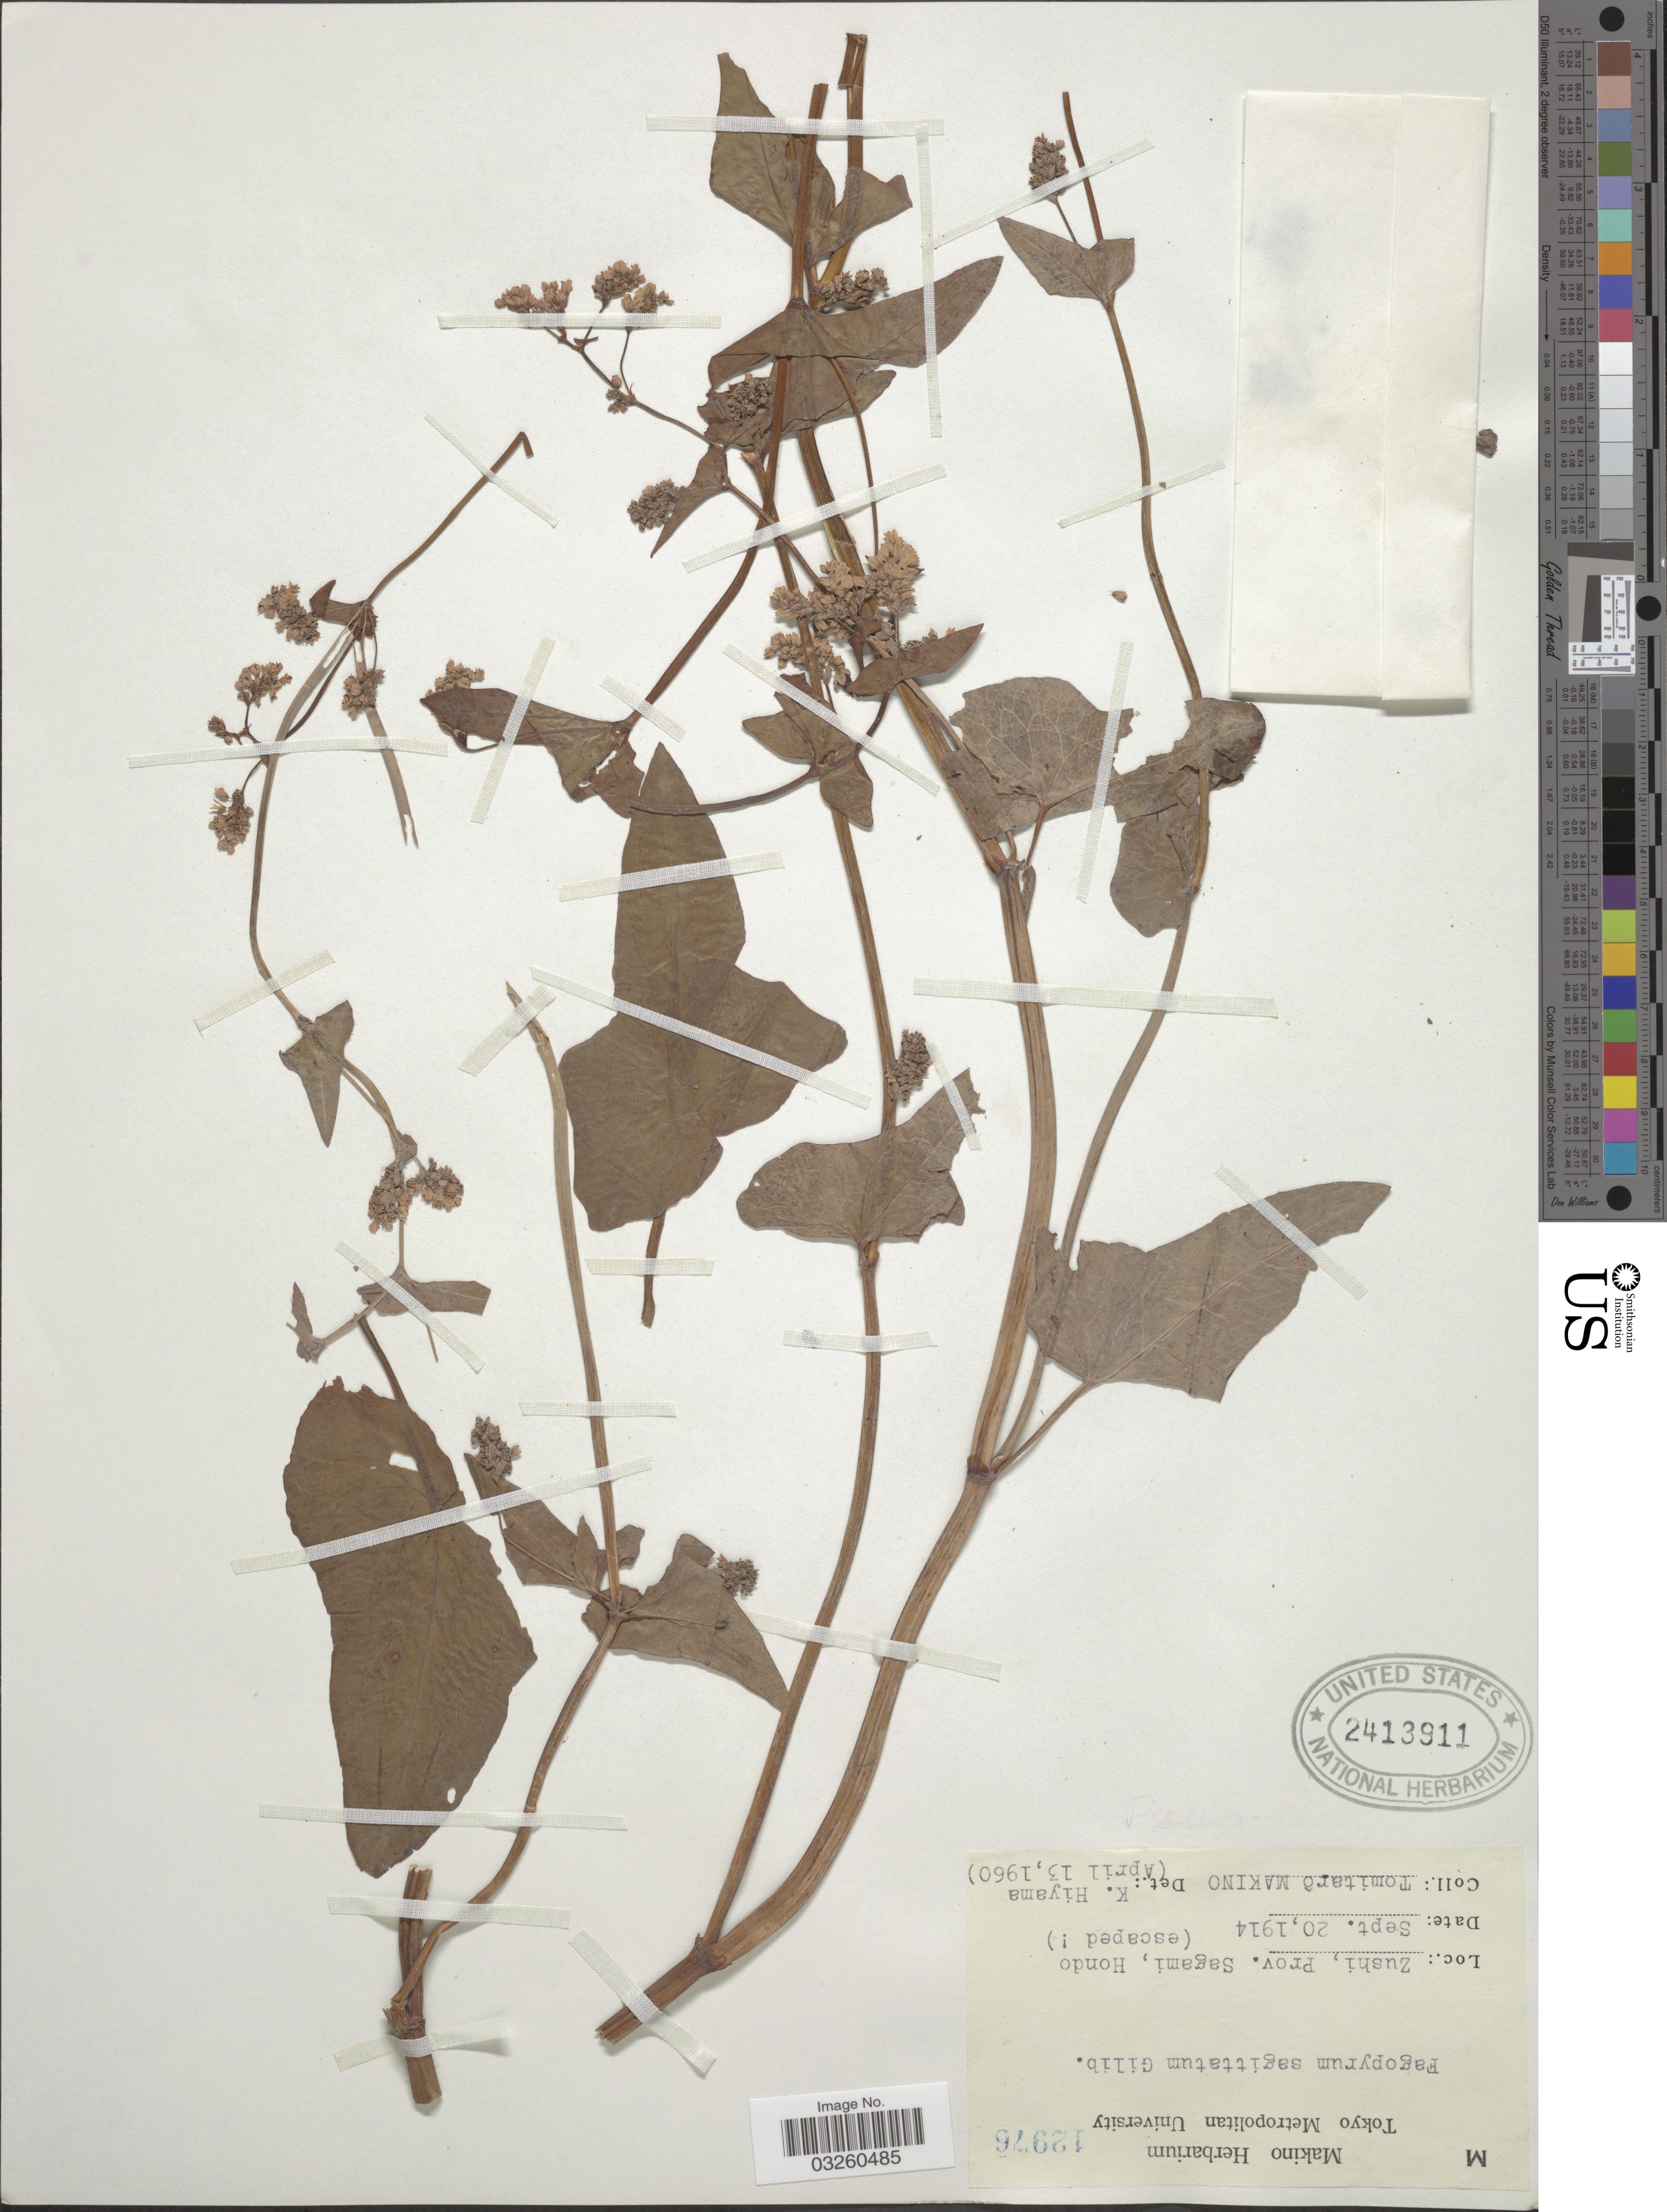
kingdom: Plantae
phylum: Tracheophyta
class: Magnoliopsida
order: Caryophyllales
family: Polygonaceae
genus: Fagopyrum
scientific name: Fagopyrum esculentum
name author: Moench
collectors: T. Makino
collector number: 12976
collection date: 1914-09-20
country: Japan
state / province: Tokyo, Federal City of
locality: Zushi, Prov. Sagami, Hondo.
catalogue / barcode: US 2413911